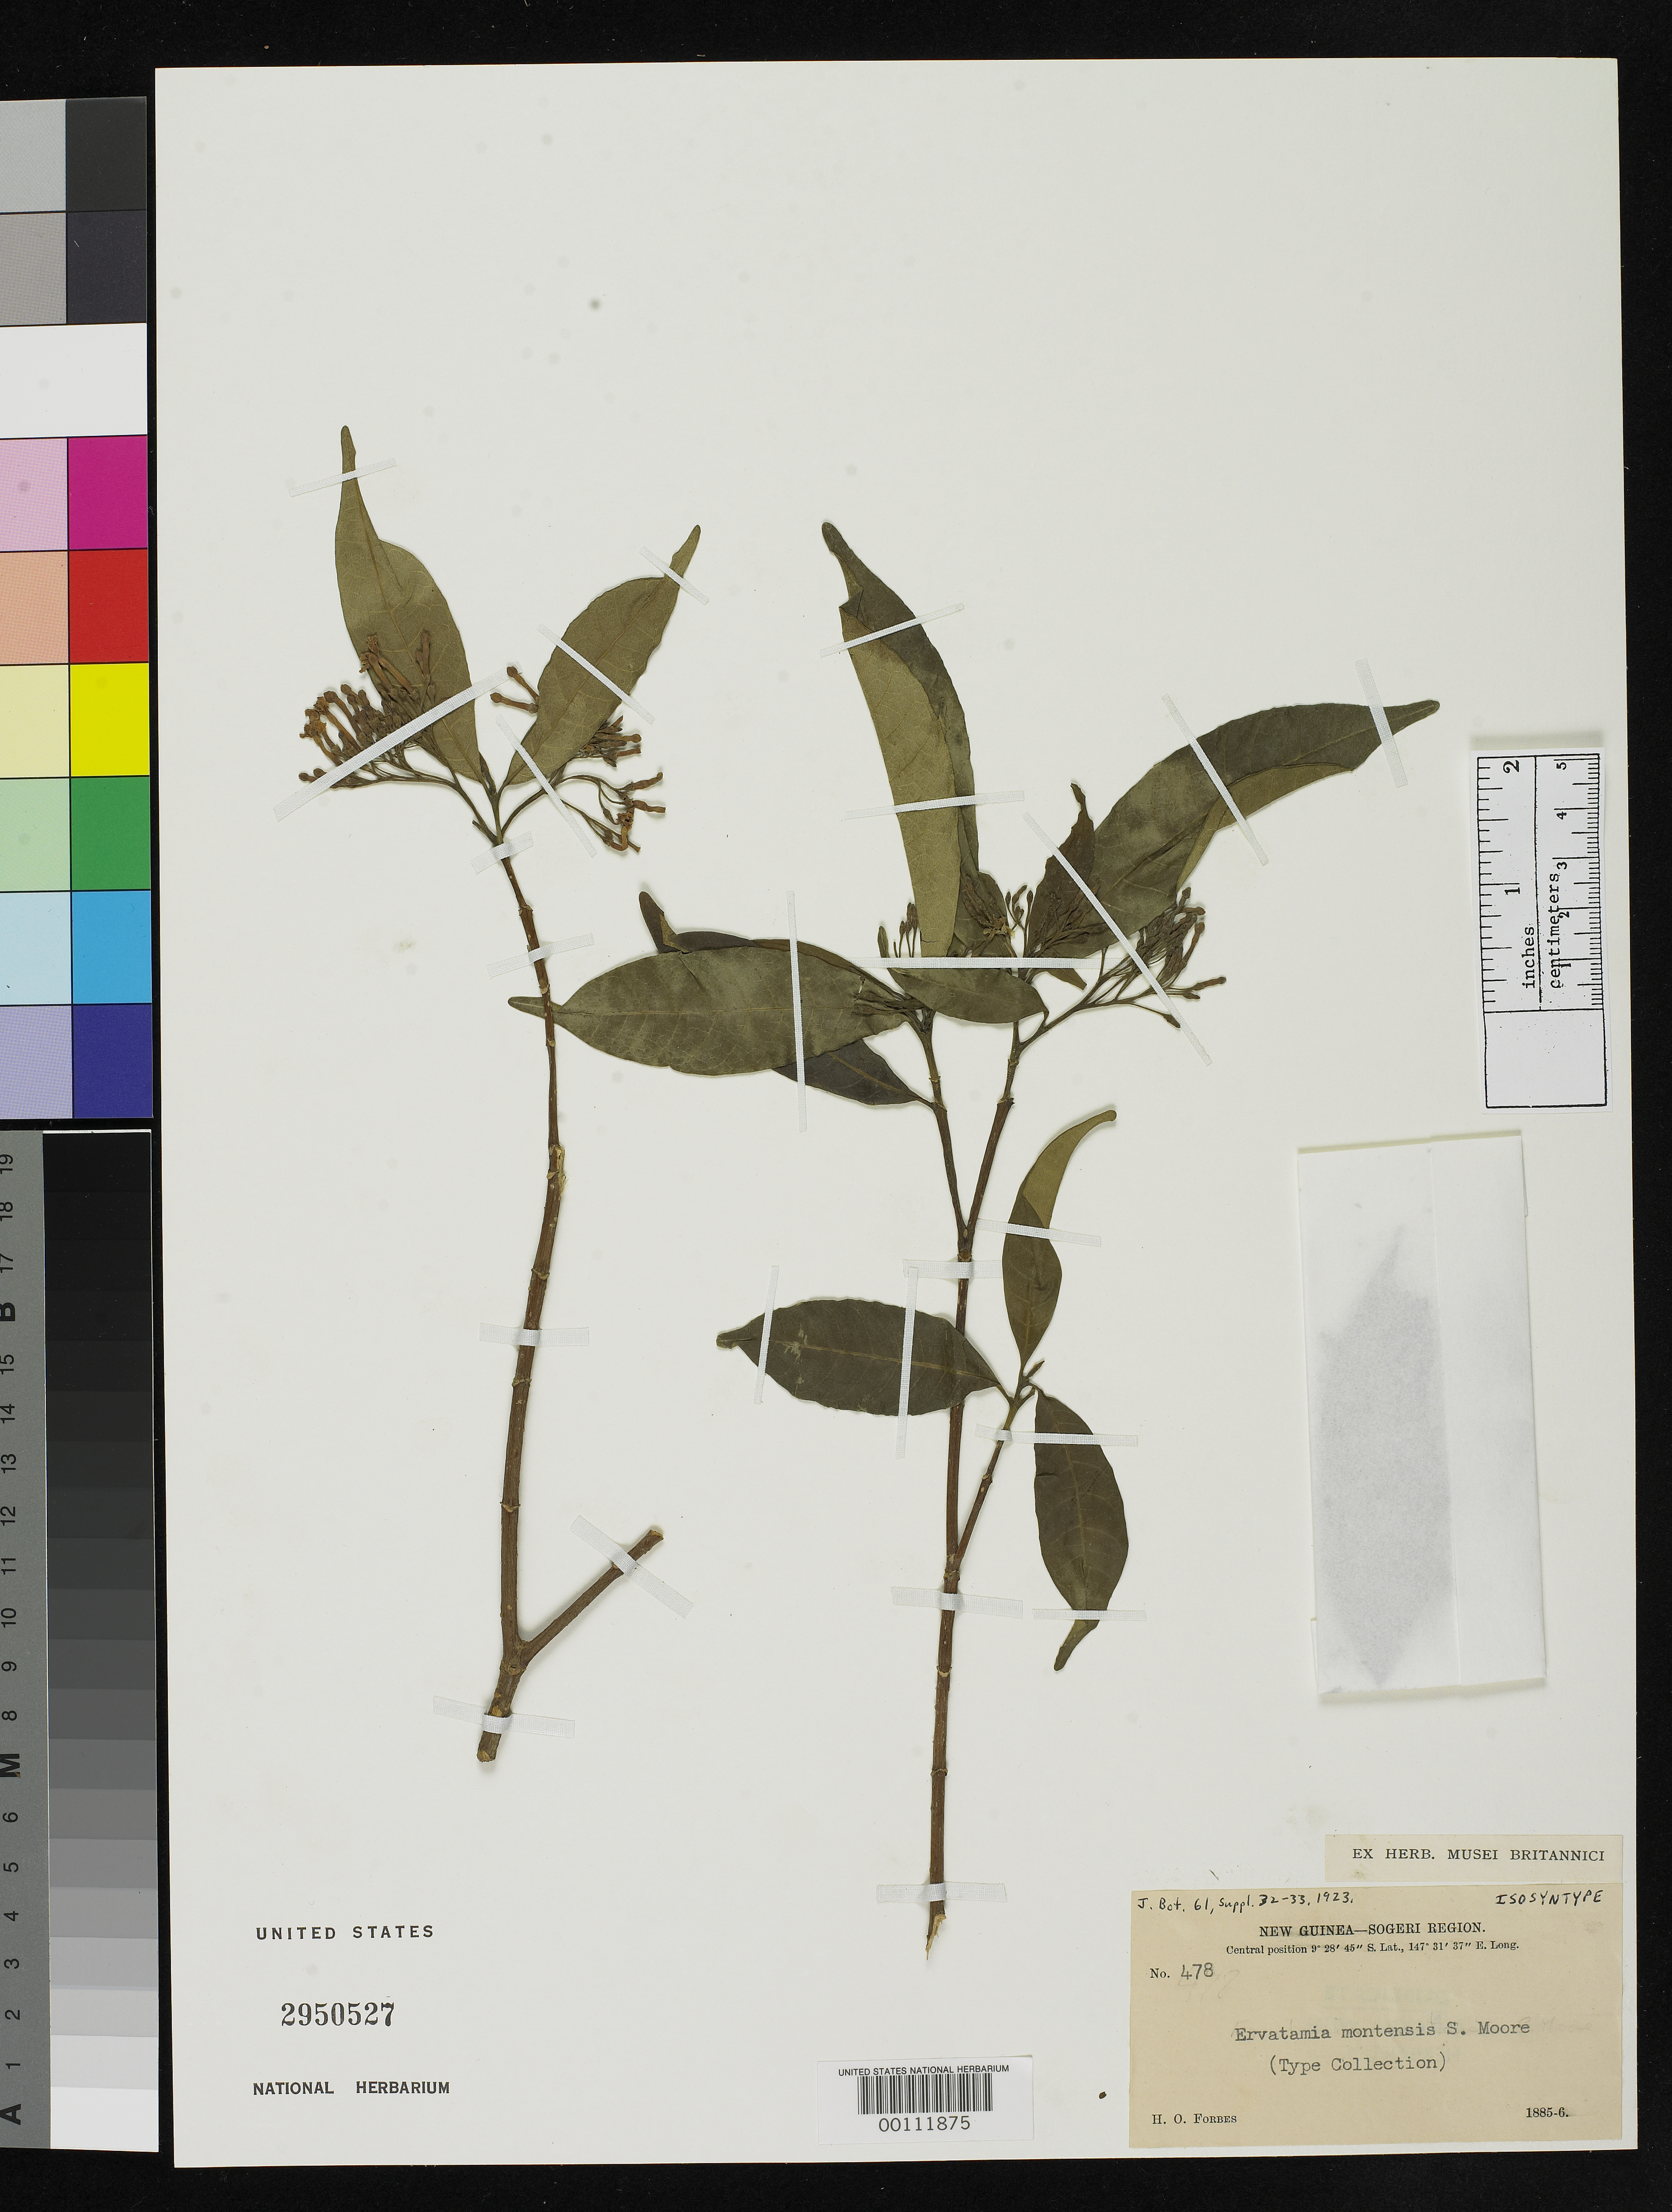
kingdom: Plantae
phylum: Tracheophyta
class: Magnoliopsida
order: Gentianales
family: Apocynaceae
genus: Ervatamia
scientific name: Ervatamia montensis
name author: S. Moore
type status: Isosyntype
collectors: H. O. Forbes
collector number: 478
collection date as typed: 1885 to -- --- 1886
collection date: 1885/1886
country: Papua New Guinea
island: New Guinea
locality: Sogeri region.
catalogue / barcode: US 2950527